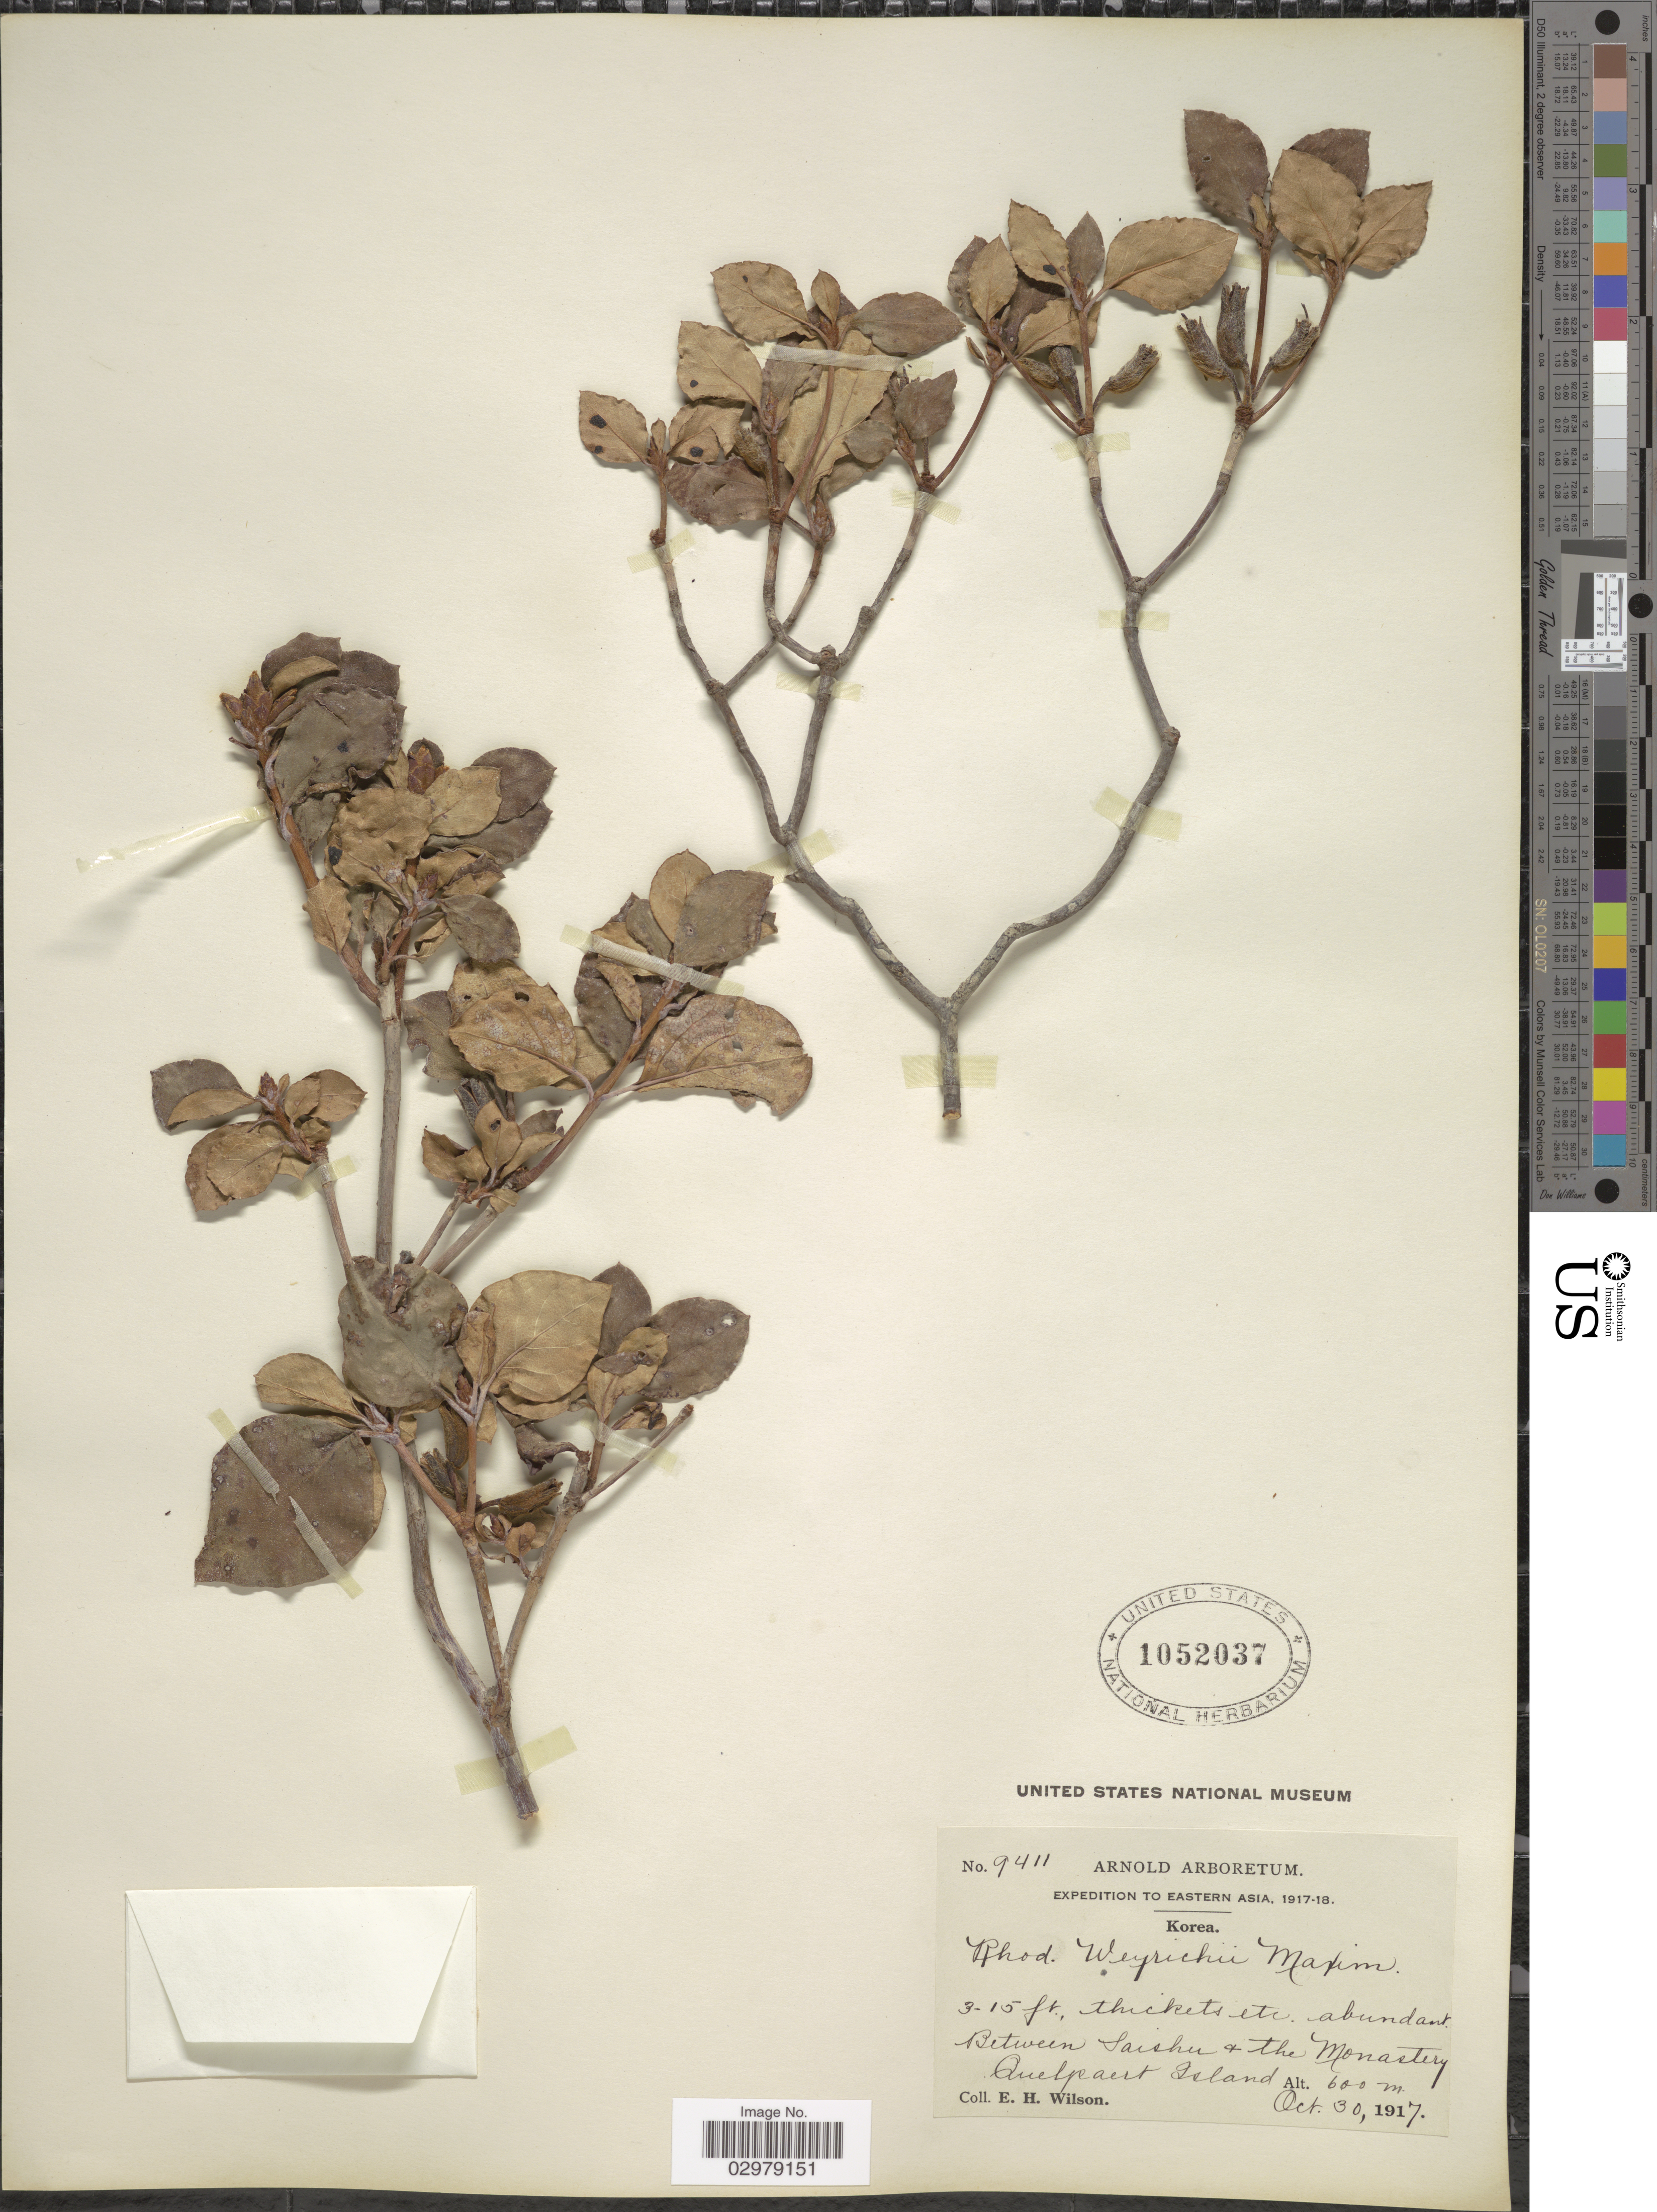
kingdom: Plantae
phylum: Tracheophyta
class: Magnoliopsida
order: Ericales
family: Ericaceae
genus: Rhododendron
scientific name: Rhododendron weyrichii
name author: Maxim.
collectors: E. Wilson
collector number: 9411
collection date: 1917-10-30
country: South Korea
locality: Between Saishu & the Monastery Quelpaert Island.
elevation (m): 600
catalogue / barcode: US 1052037